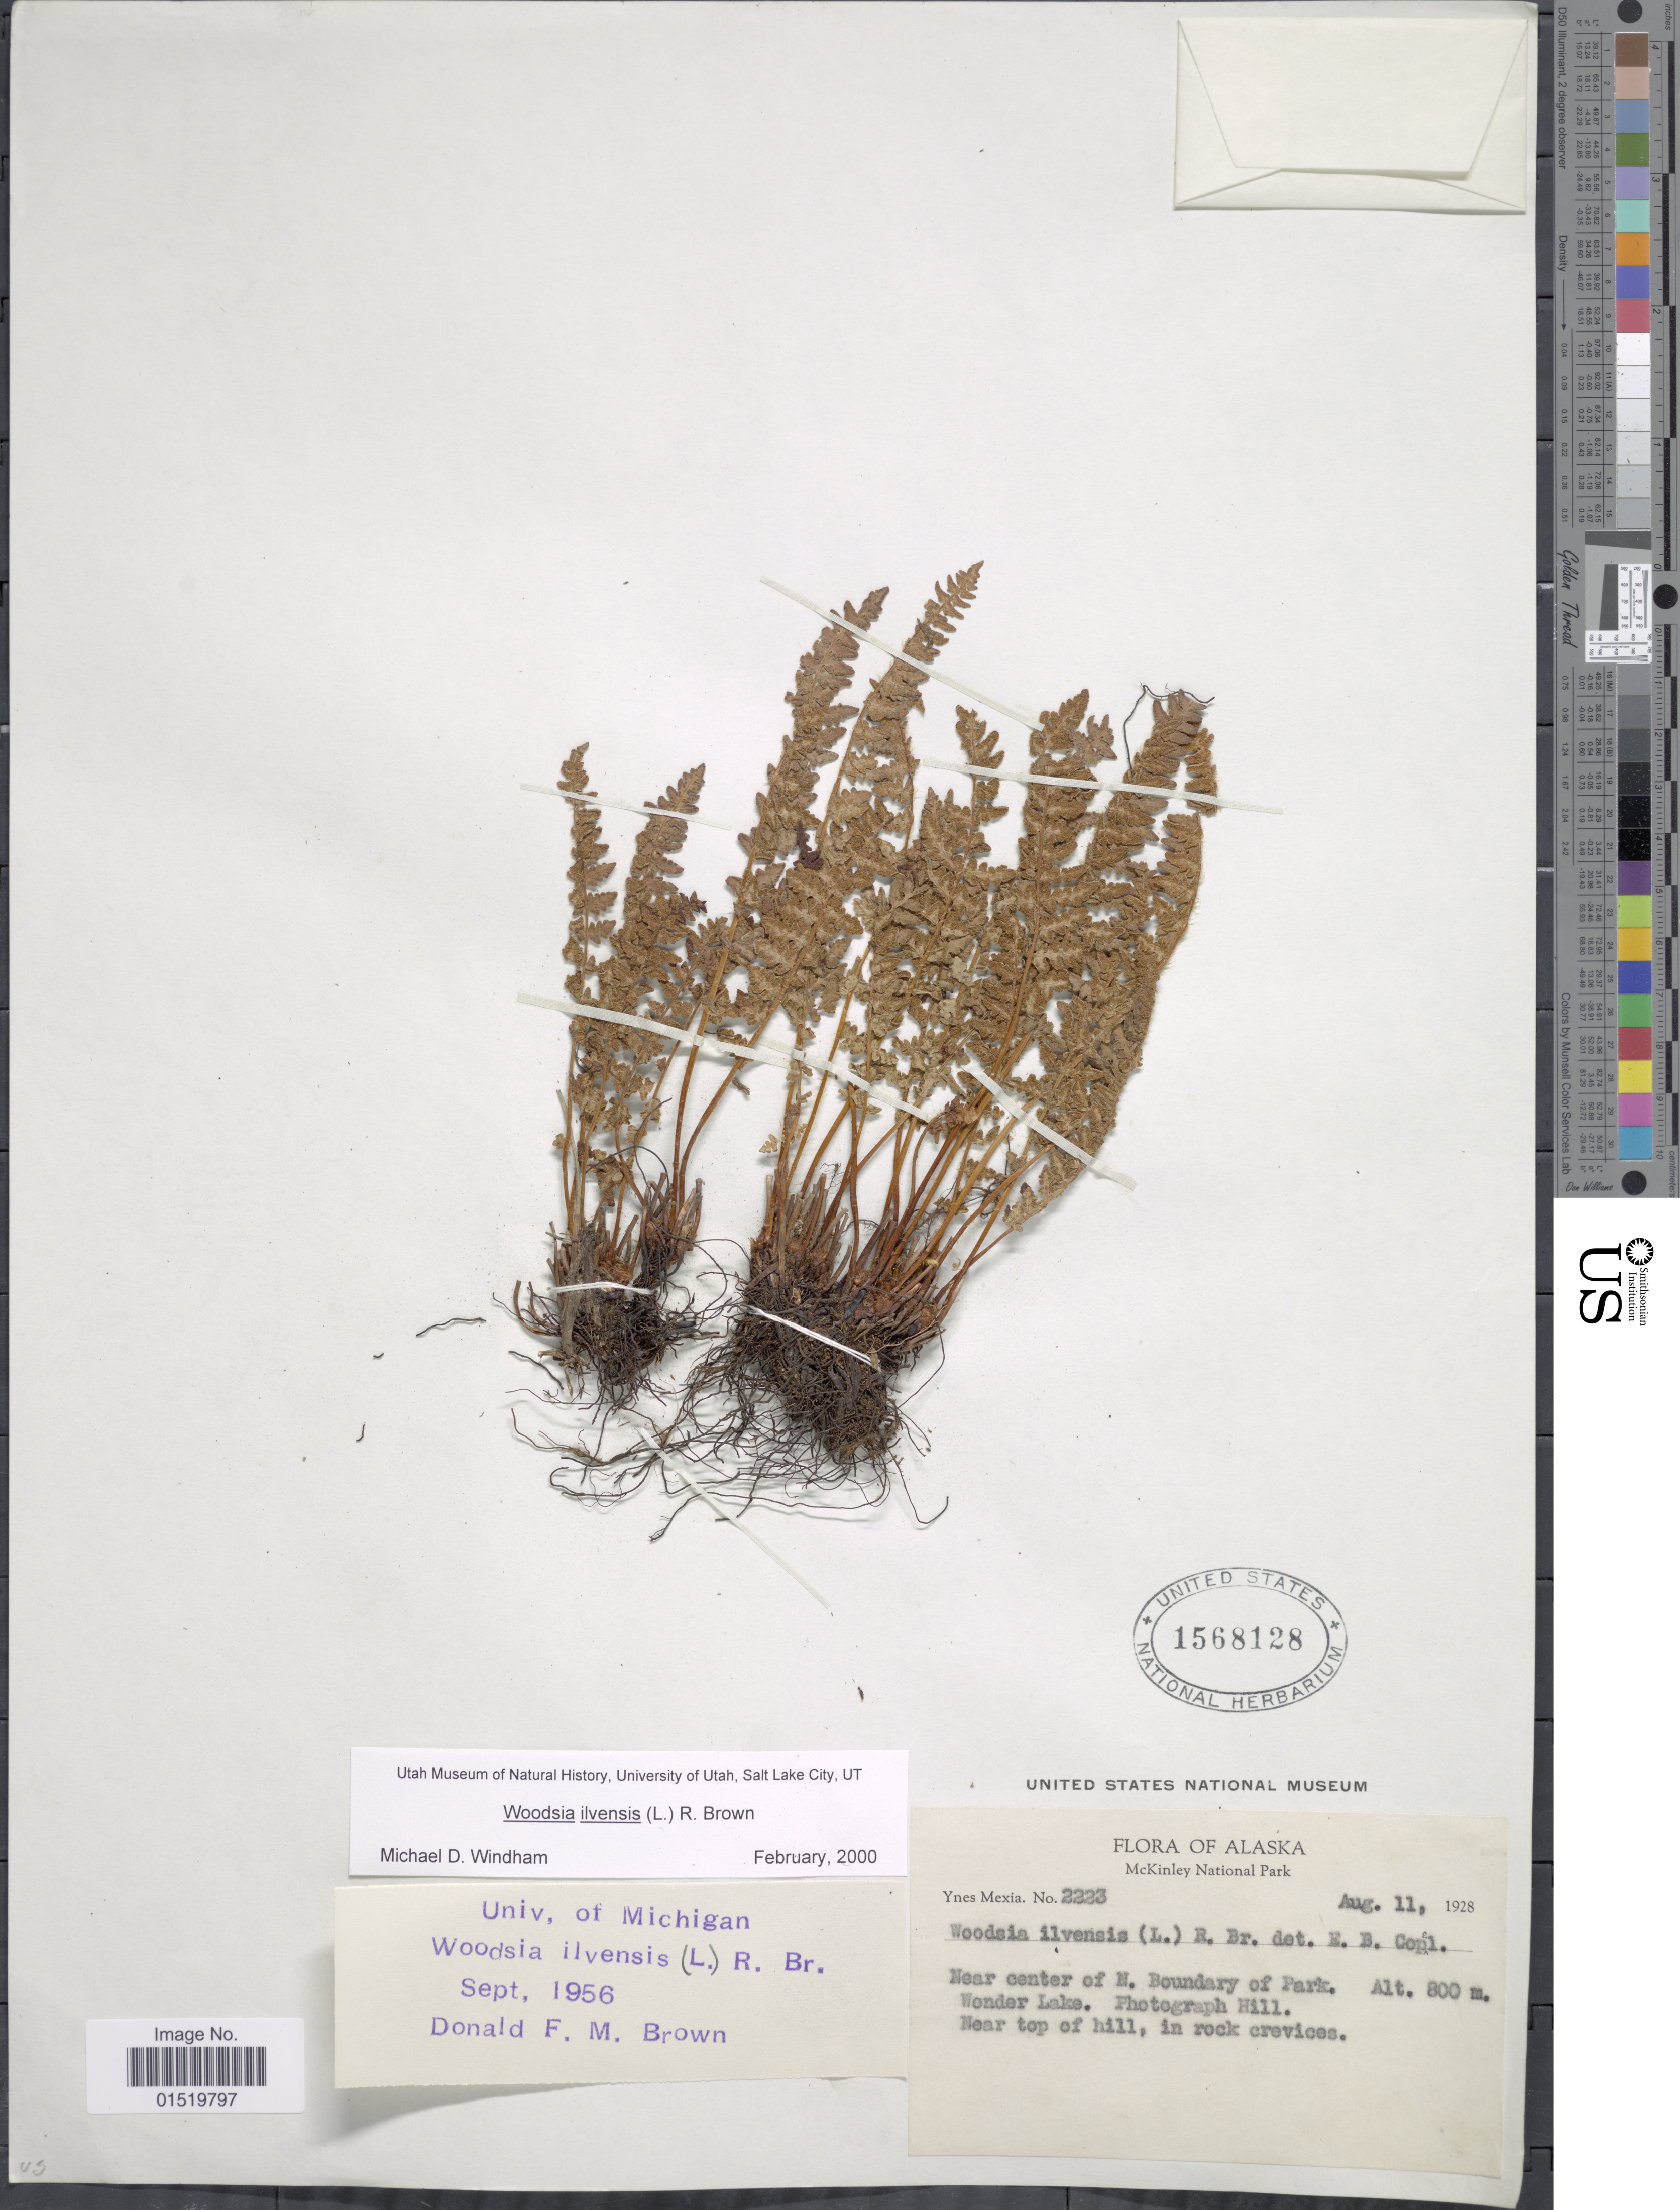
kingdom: Plantae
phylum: Tracheophyta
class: Polypodiopsida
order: Polypodiales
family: Woodsiaceae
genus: Woodsia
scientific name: Woodsia ilvensis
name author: (L.) R. Br.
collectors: Y. Mexia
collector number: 2223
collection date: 1928-08-11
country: United States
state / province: Alaska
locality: Near center of N. Boundary of park, Wonder Lake. Photograph Hill, Near top of hill,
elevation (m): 800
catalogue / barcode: US 1568128